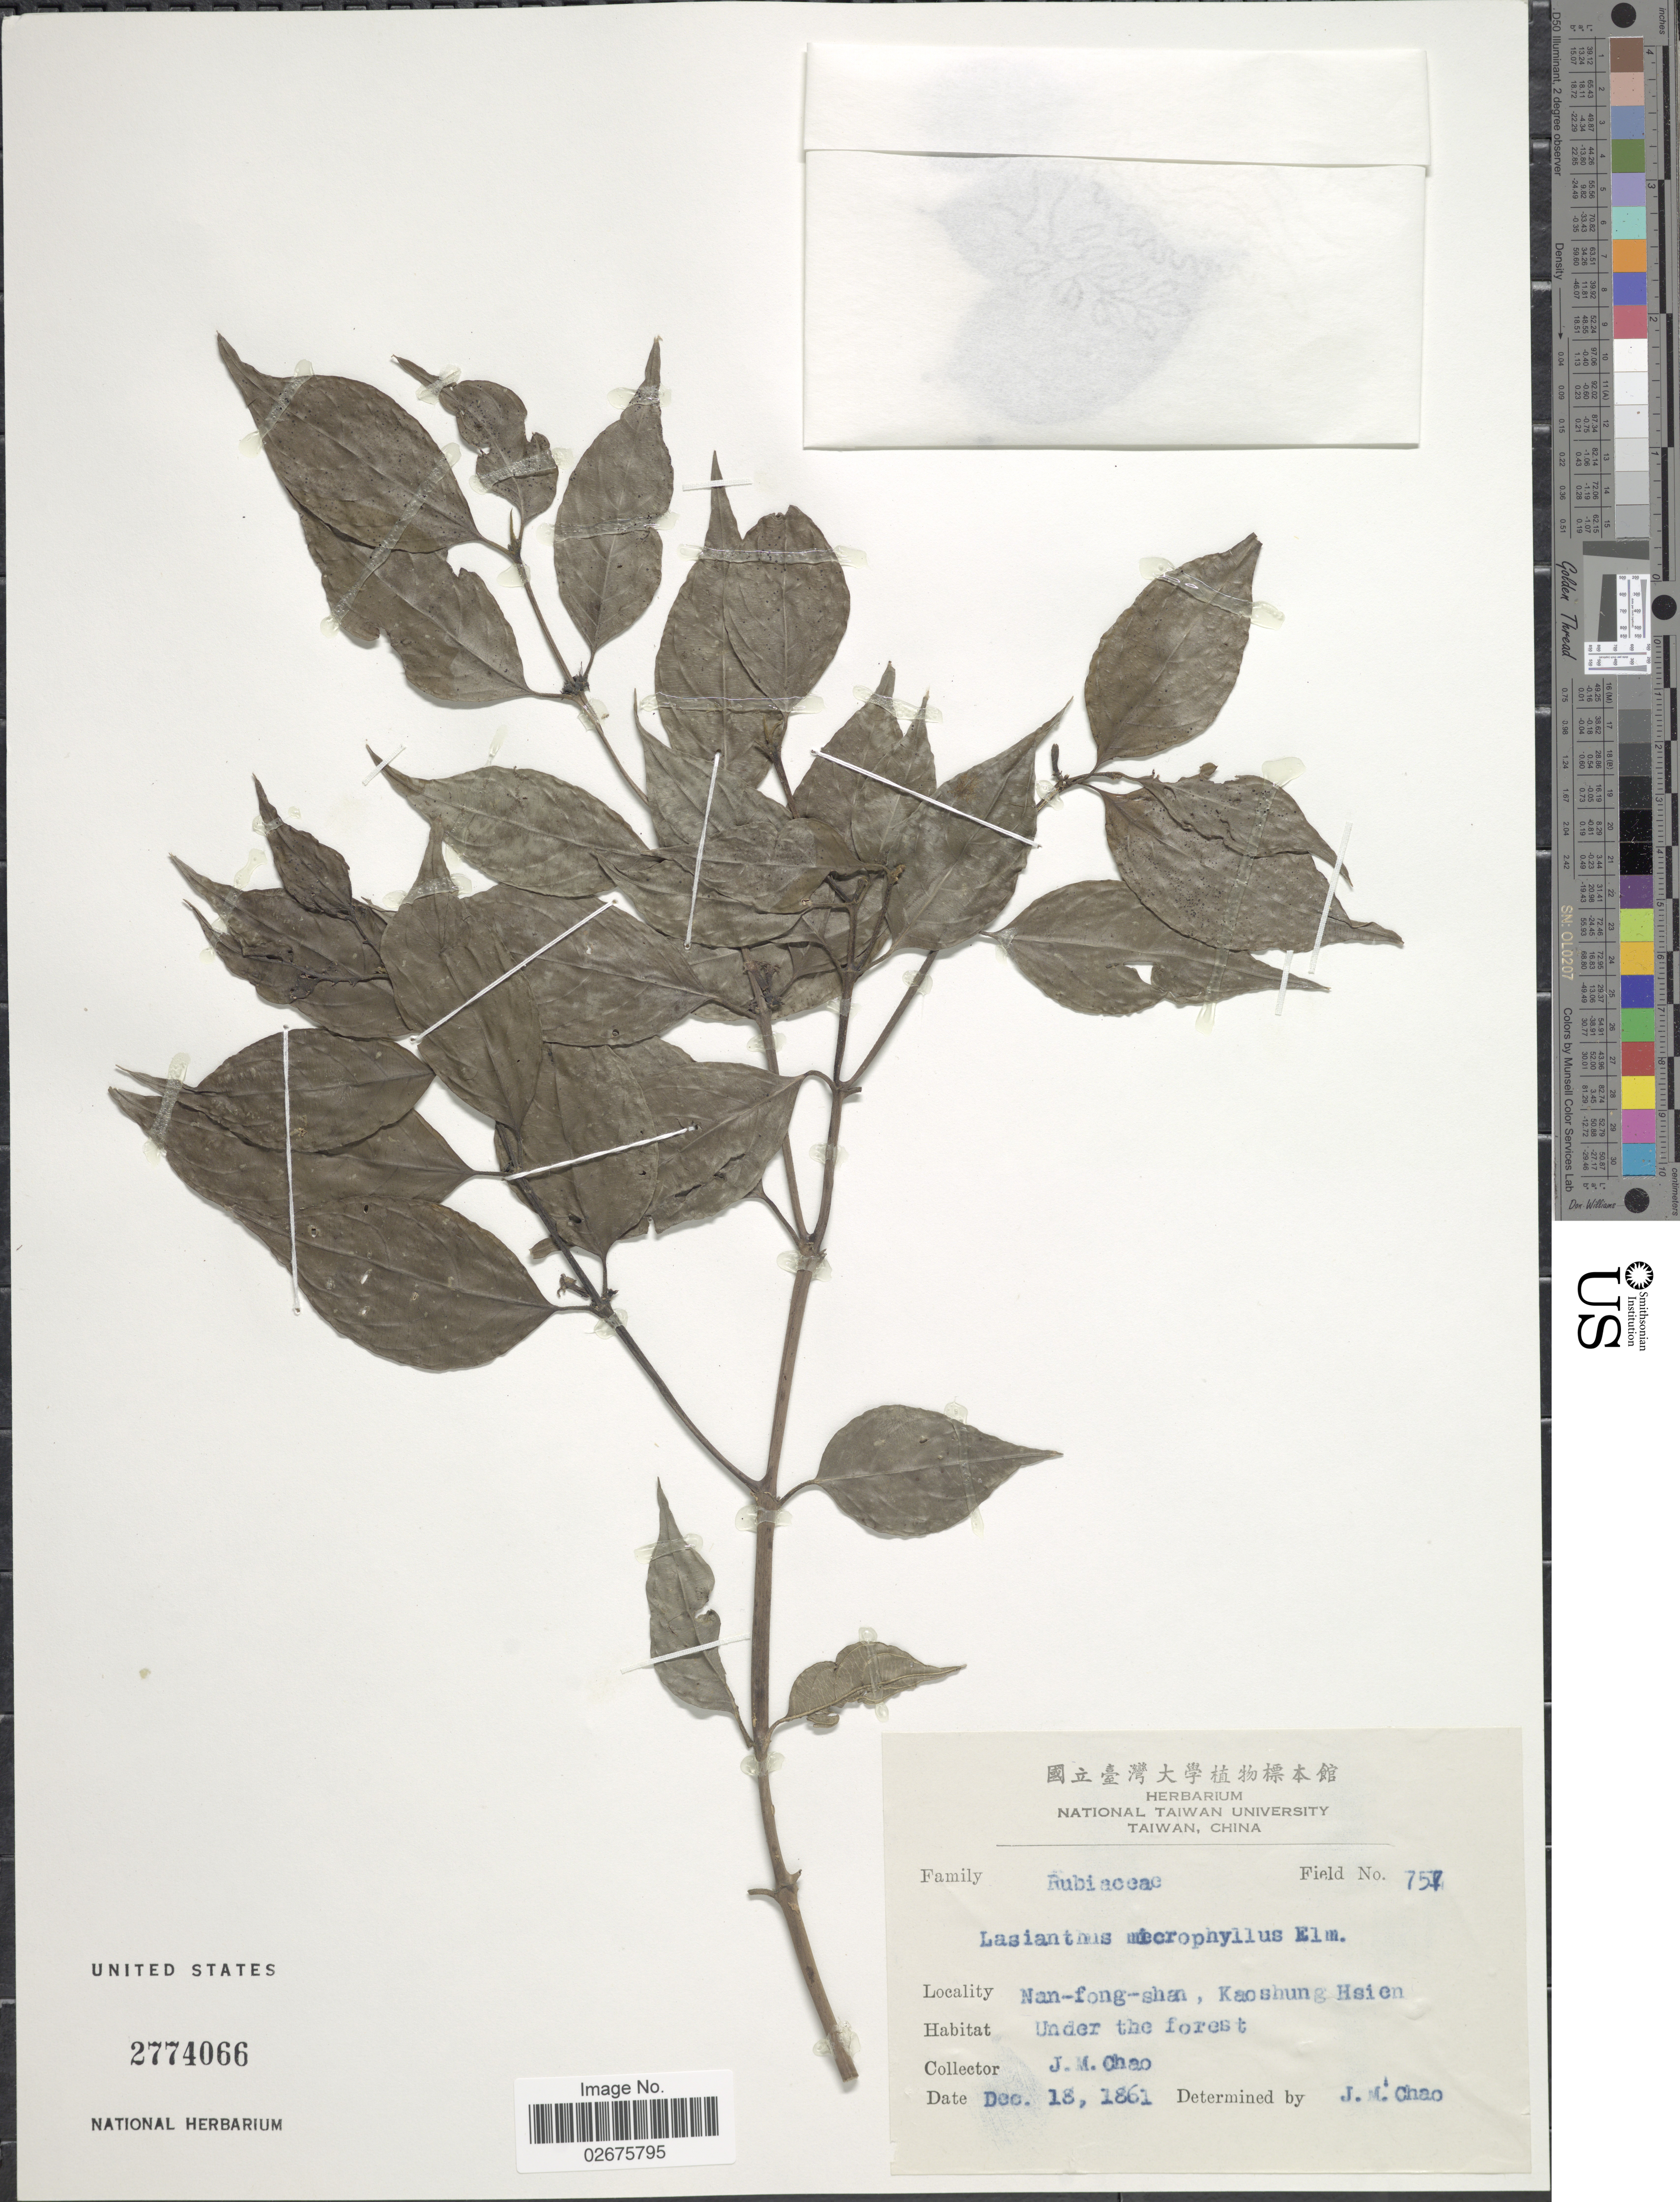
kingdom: Plantae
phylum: Tracheophyta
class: Magnoliopsida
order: Gentianales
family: Rubiaceae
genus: Lasianthus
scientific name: Lasianthus microphyllus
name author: Elmer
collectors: J. Chao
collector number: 751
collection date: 1861-12-18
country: Taiwan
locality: Nan-fong-shan, Kaoshung Hsien, Under the forest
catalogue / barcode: US 2774066